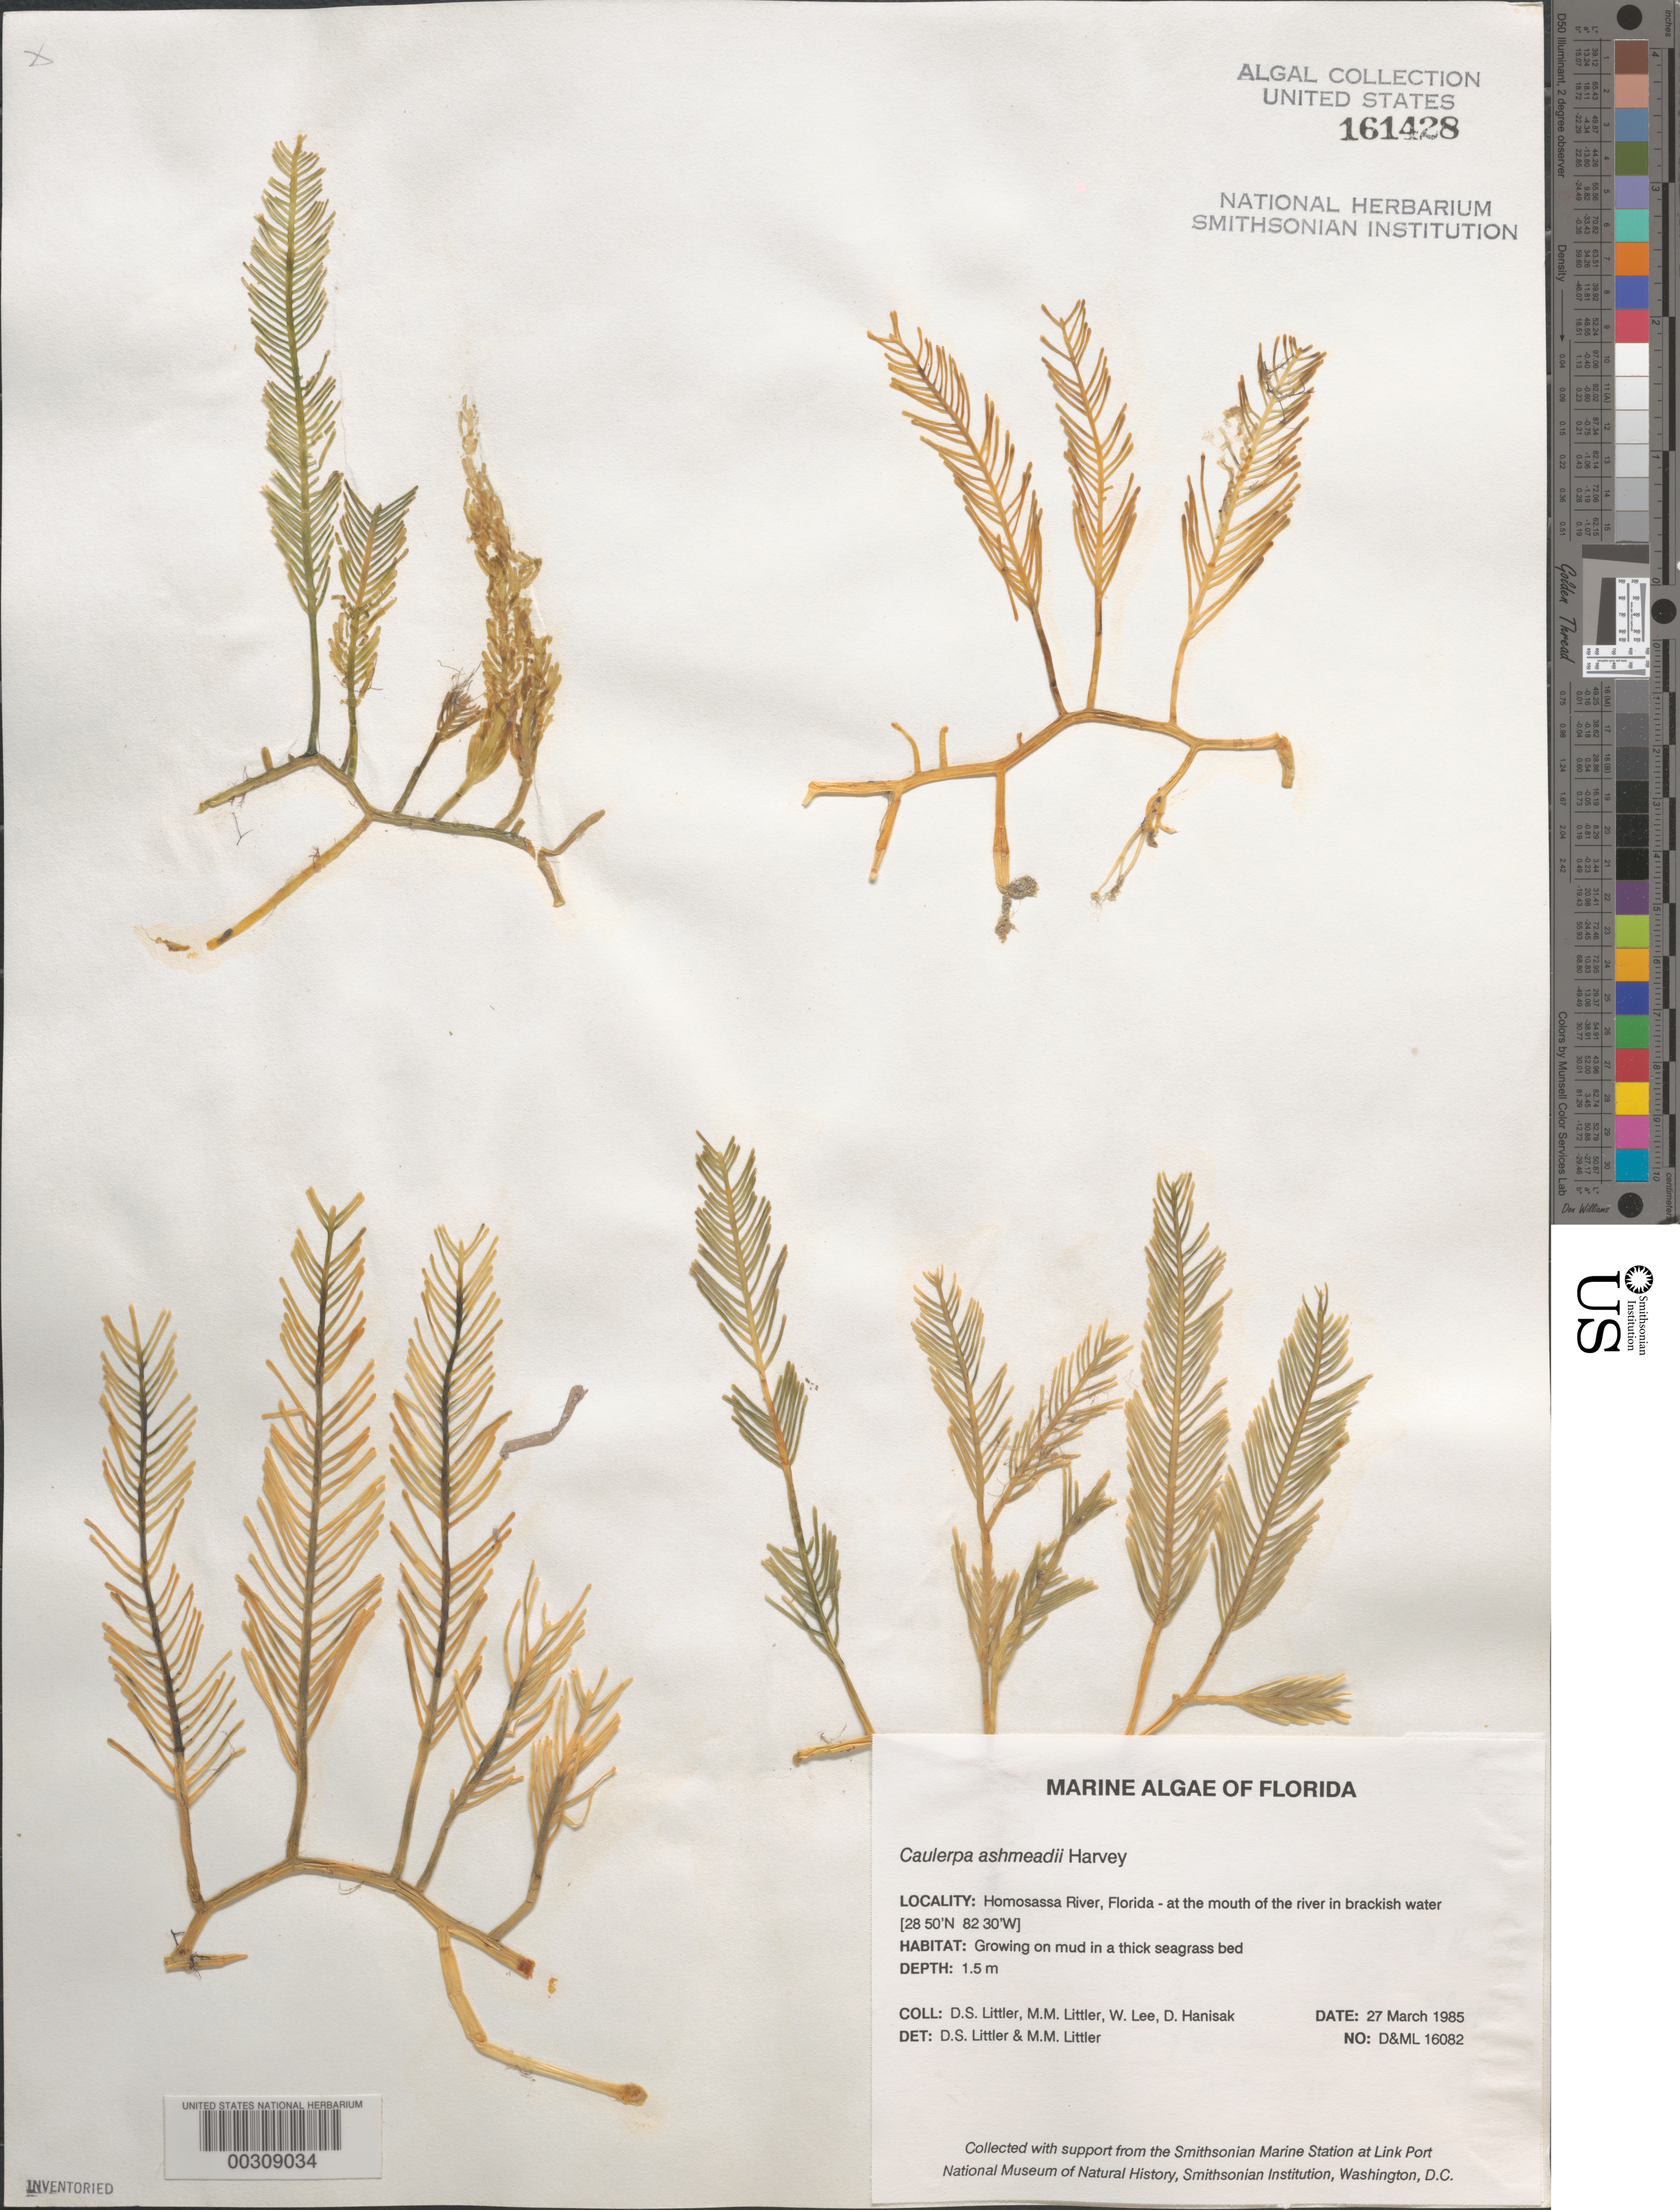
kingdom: Plantae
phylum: Chlorophyta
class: Ulvophyceae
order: Bryopsidales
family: Caulerpaceae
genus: Caulerpa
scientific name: Caulerpa ashmeadii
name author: Harv.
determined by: Littler, D. S.; Littler, M. M.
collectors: D. S. Littler, M. M. Littler, W. Lee & M. Hanisak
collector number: D&ML 16082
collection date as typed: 27 Mar 1985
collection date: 1985-03-27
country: United States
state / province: Florida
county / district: Citrus County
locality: Homosassa River mouth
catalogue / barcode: US 161428